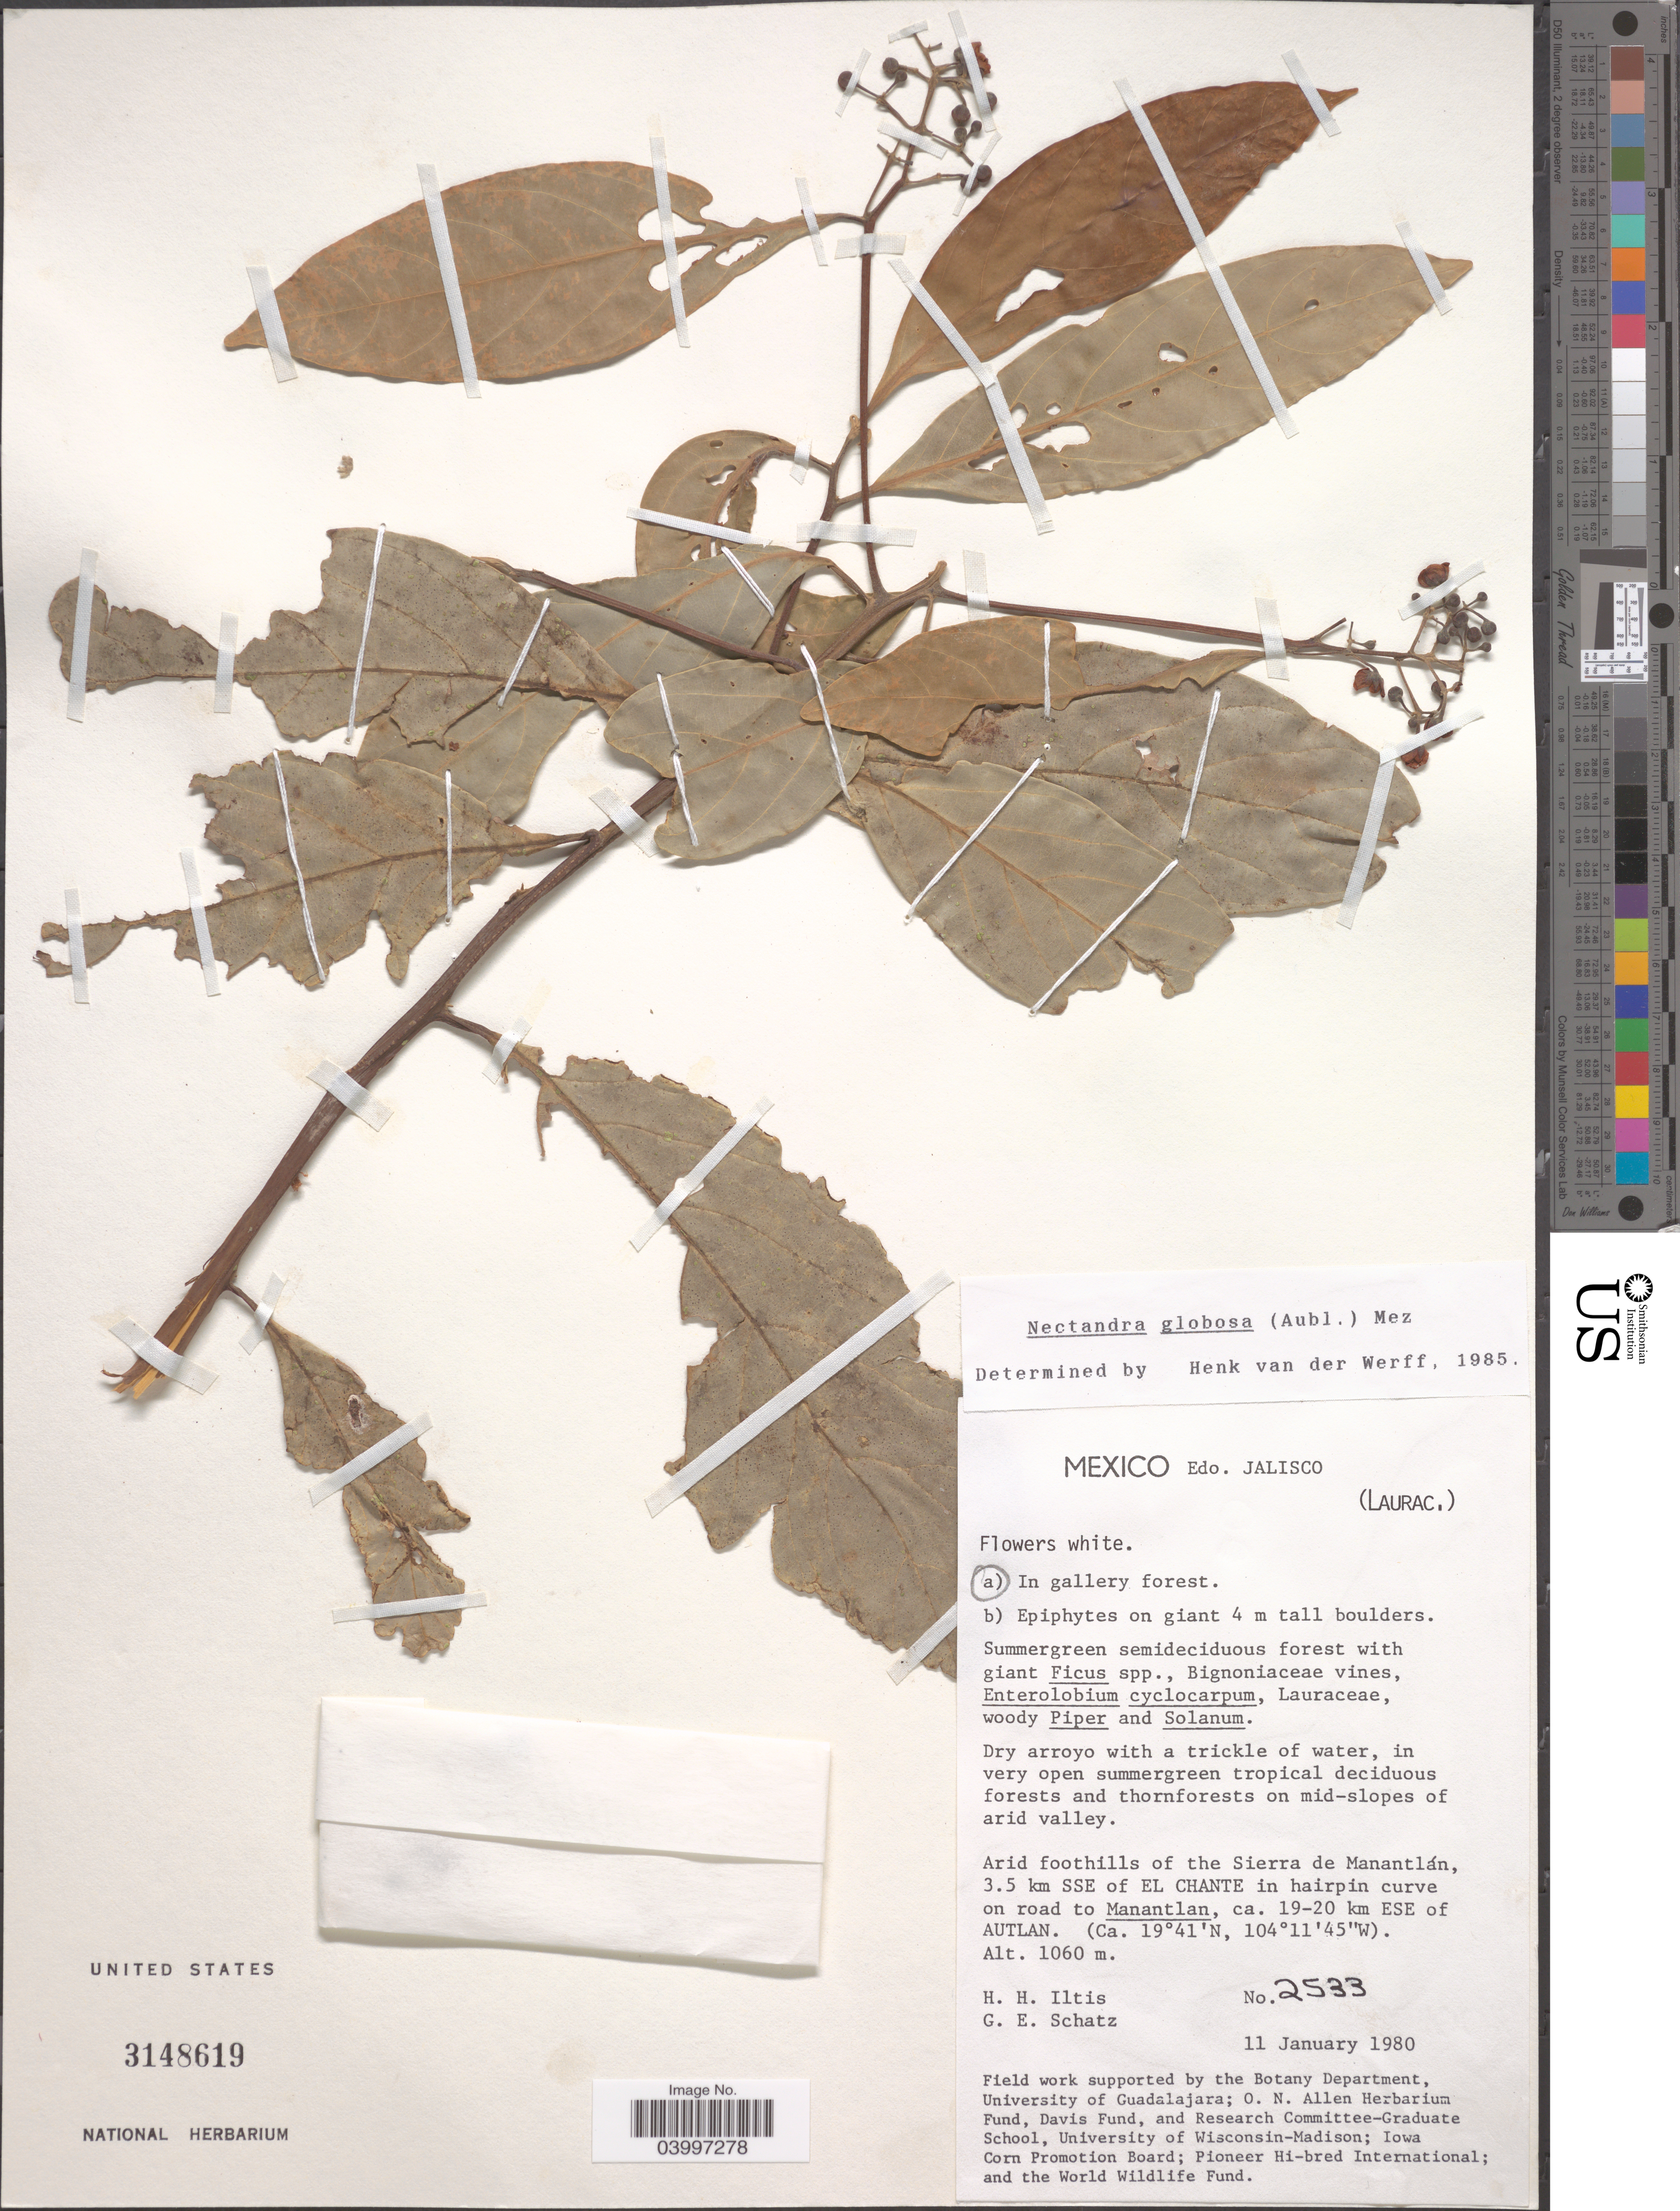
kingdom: Plantae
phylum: Tracheophyta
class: Magnoliopsida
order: Laurales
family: Lauraceae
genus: Nectandra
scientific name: Nectandra lineata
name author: (Kunth) Rohwer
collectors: H. H. Iltis & G. Schatz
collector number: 2533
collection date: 1980-01-11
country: Mexico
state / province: Jalisco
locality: Edo. Jalisco. Arid foothills of the Sierra de Manantlán, 3.5 km SSE of El Chante in hairpin curve on road to Manantlan, ca. 19-20 km ESE of Autlan.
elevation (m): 1060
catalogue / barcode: US 3148619